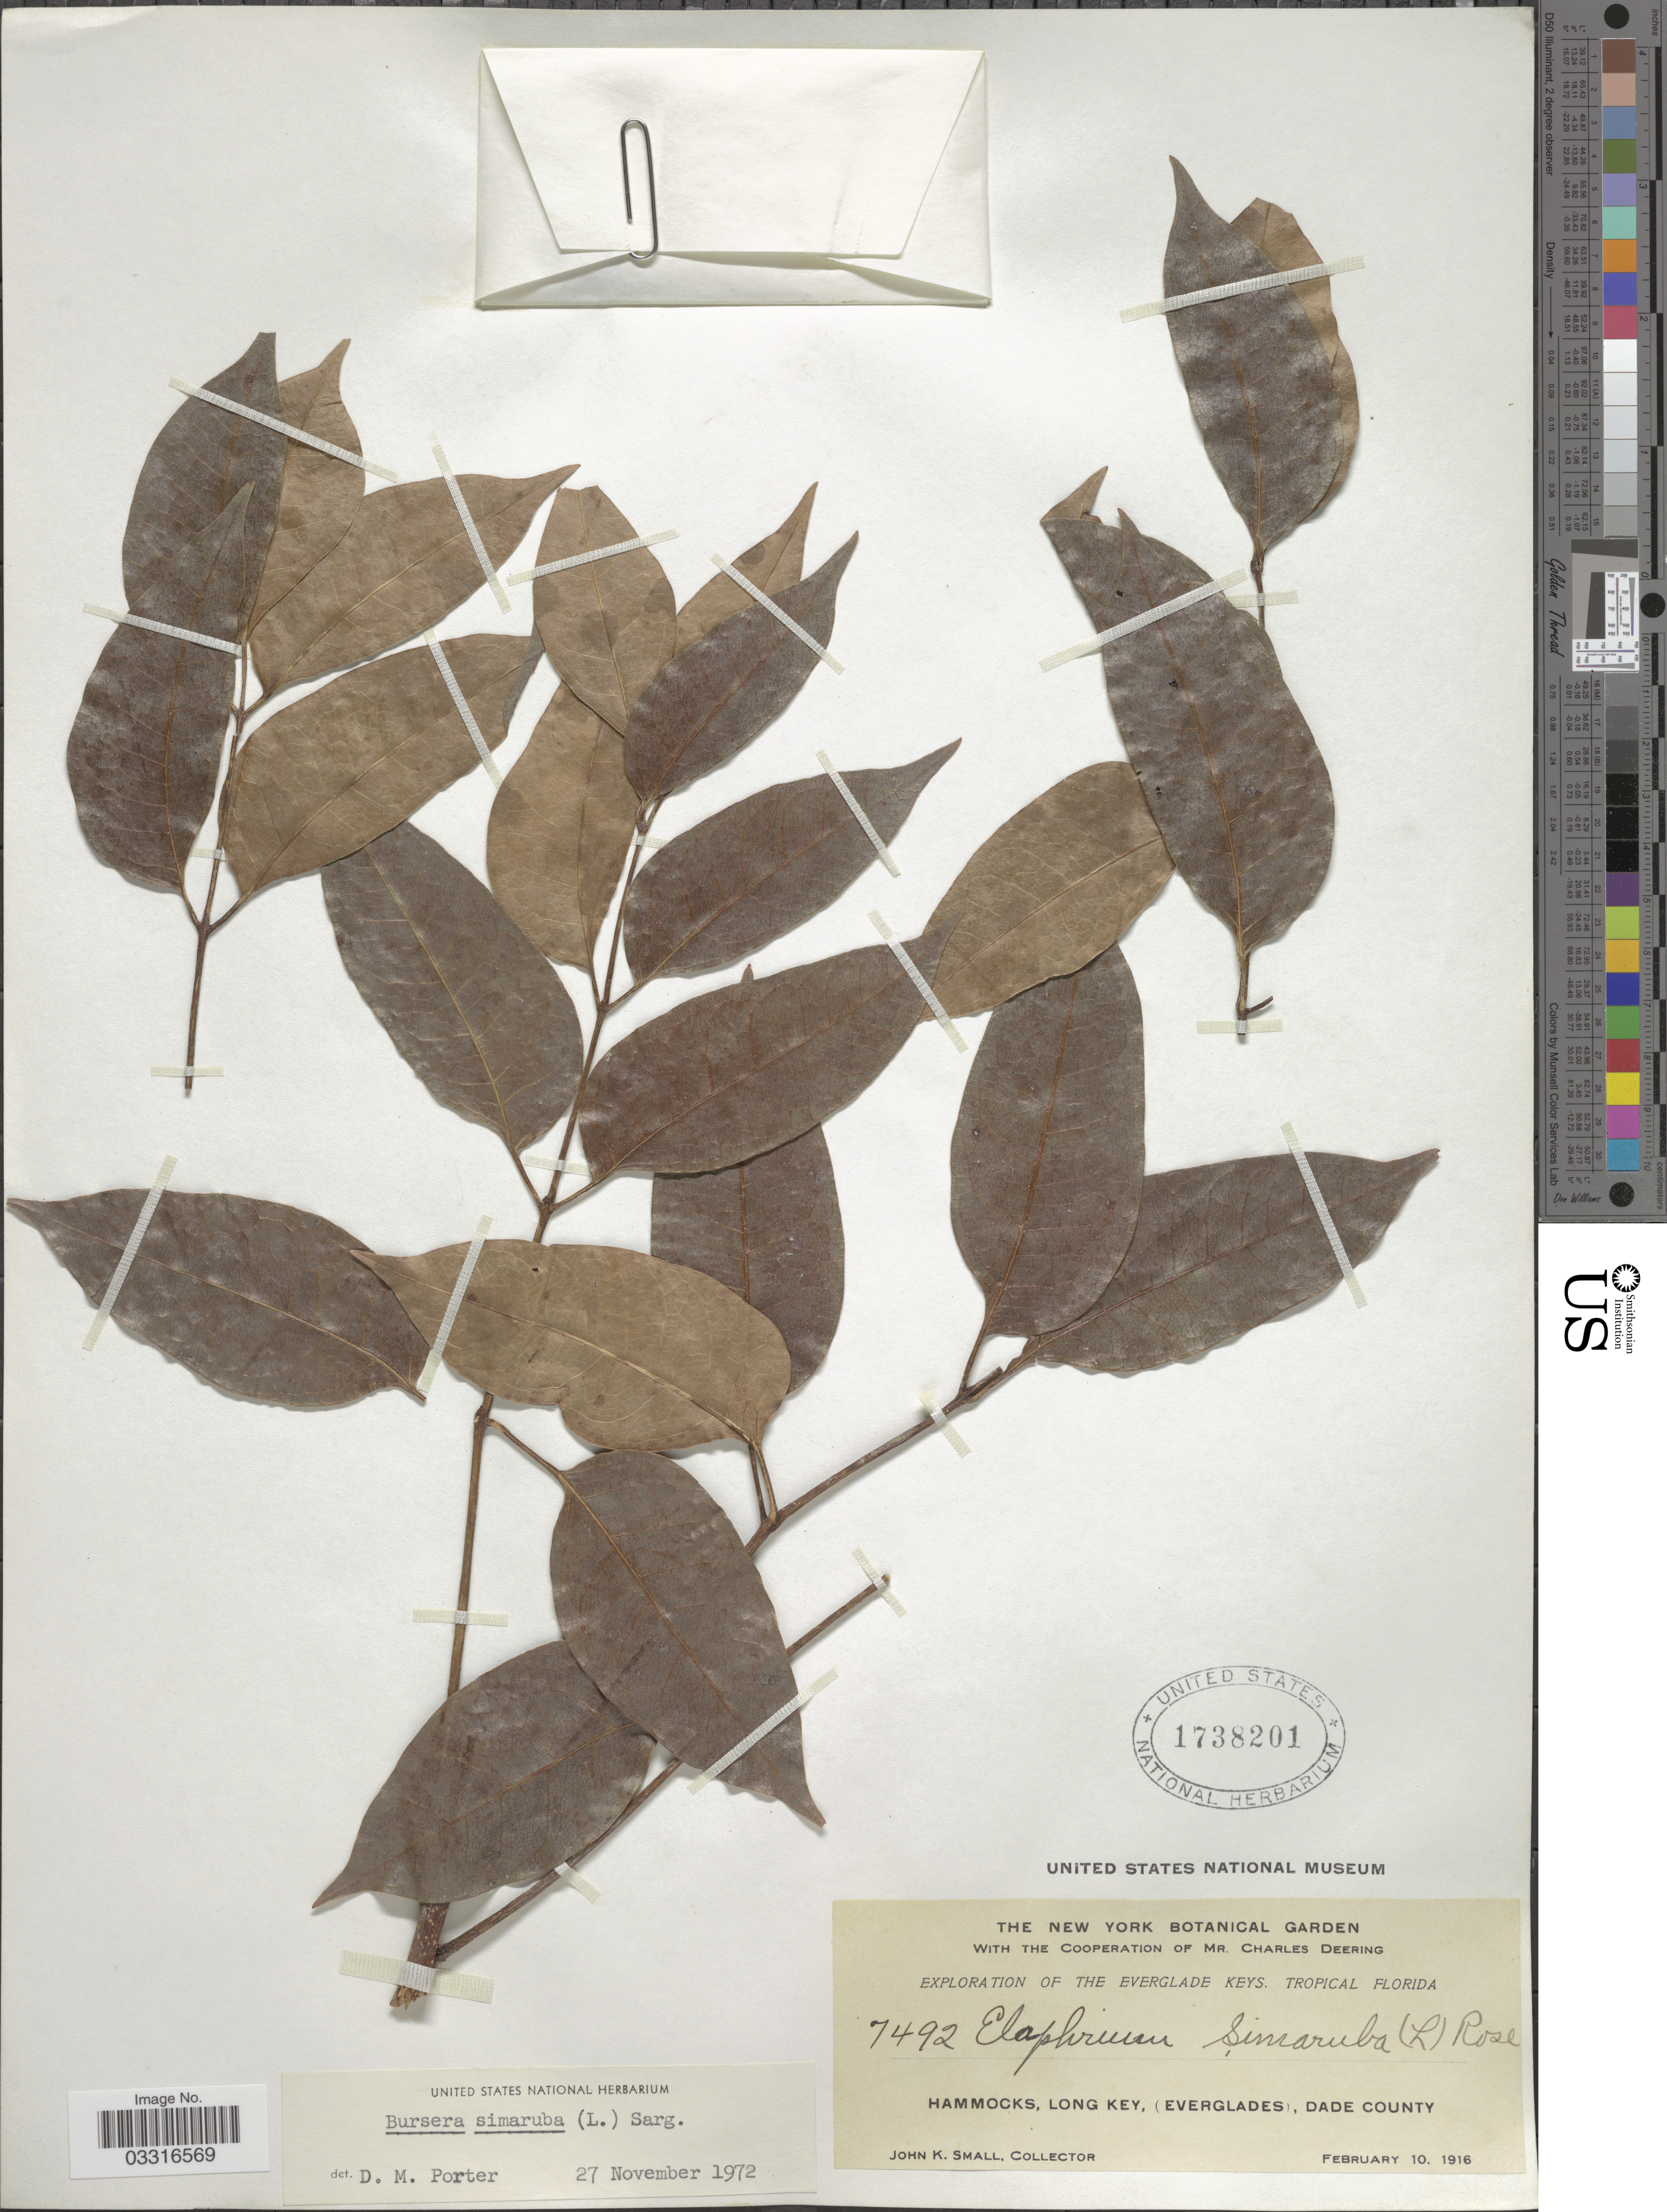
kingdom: Plantae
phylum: Tracheophyta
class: Magnoliopsida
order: Sapindales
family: Burseraceae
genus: Bursera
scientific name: Bursera simaruba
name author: (L.) Sarg.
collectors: J. K. Small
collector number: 7492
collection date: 1916-02-10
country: United States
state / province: Florida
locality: The Everglade Keys. Tropical Florida. Hammocks, Long Key, (Everglades), Dade County.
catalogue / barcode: US 1738201